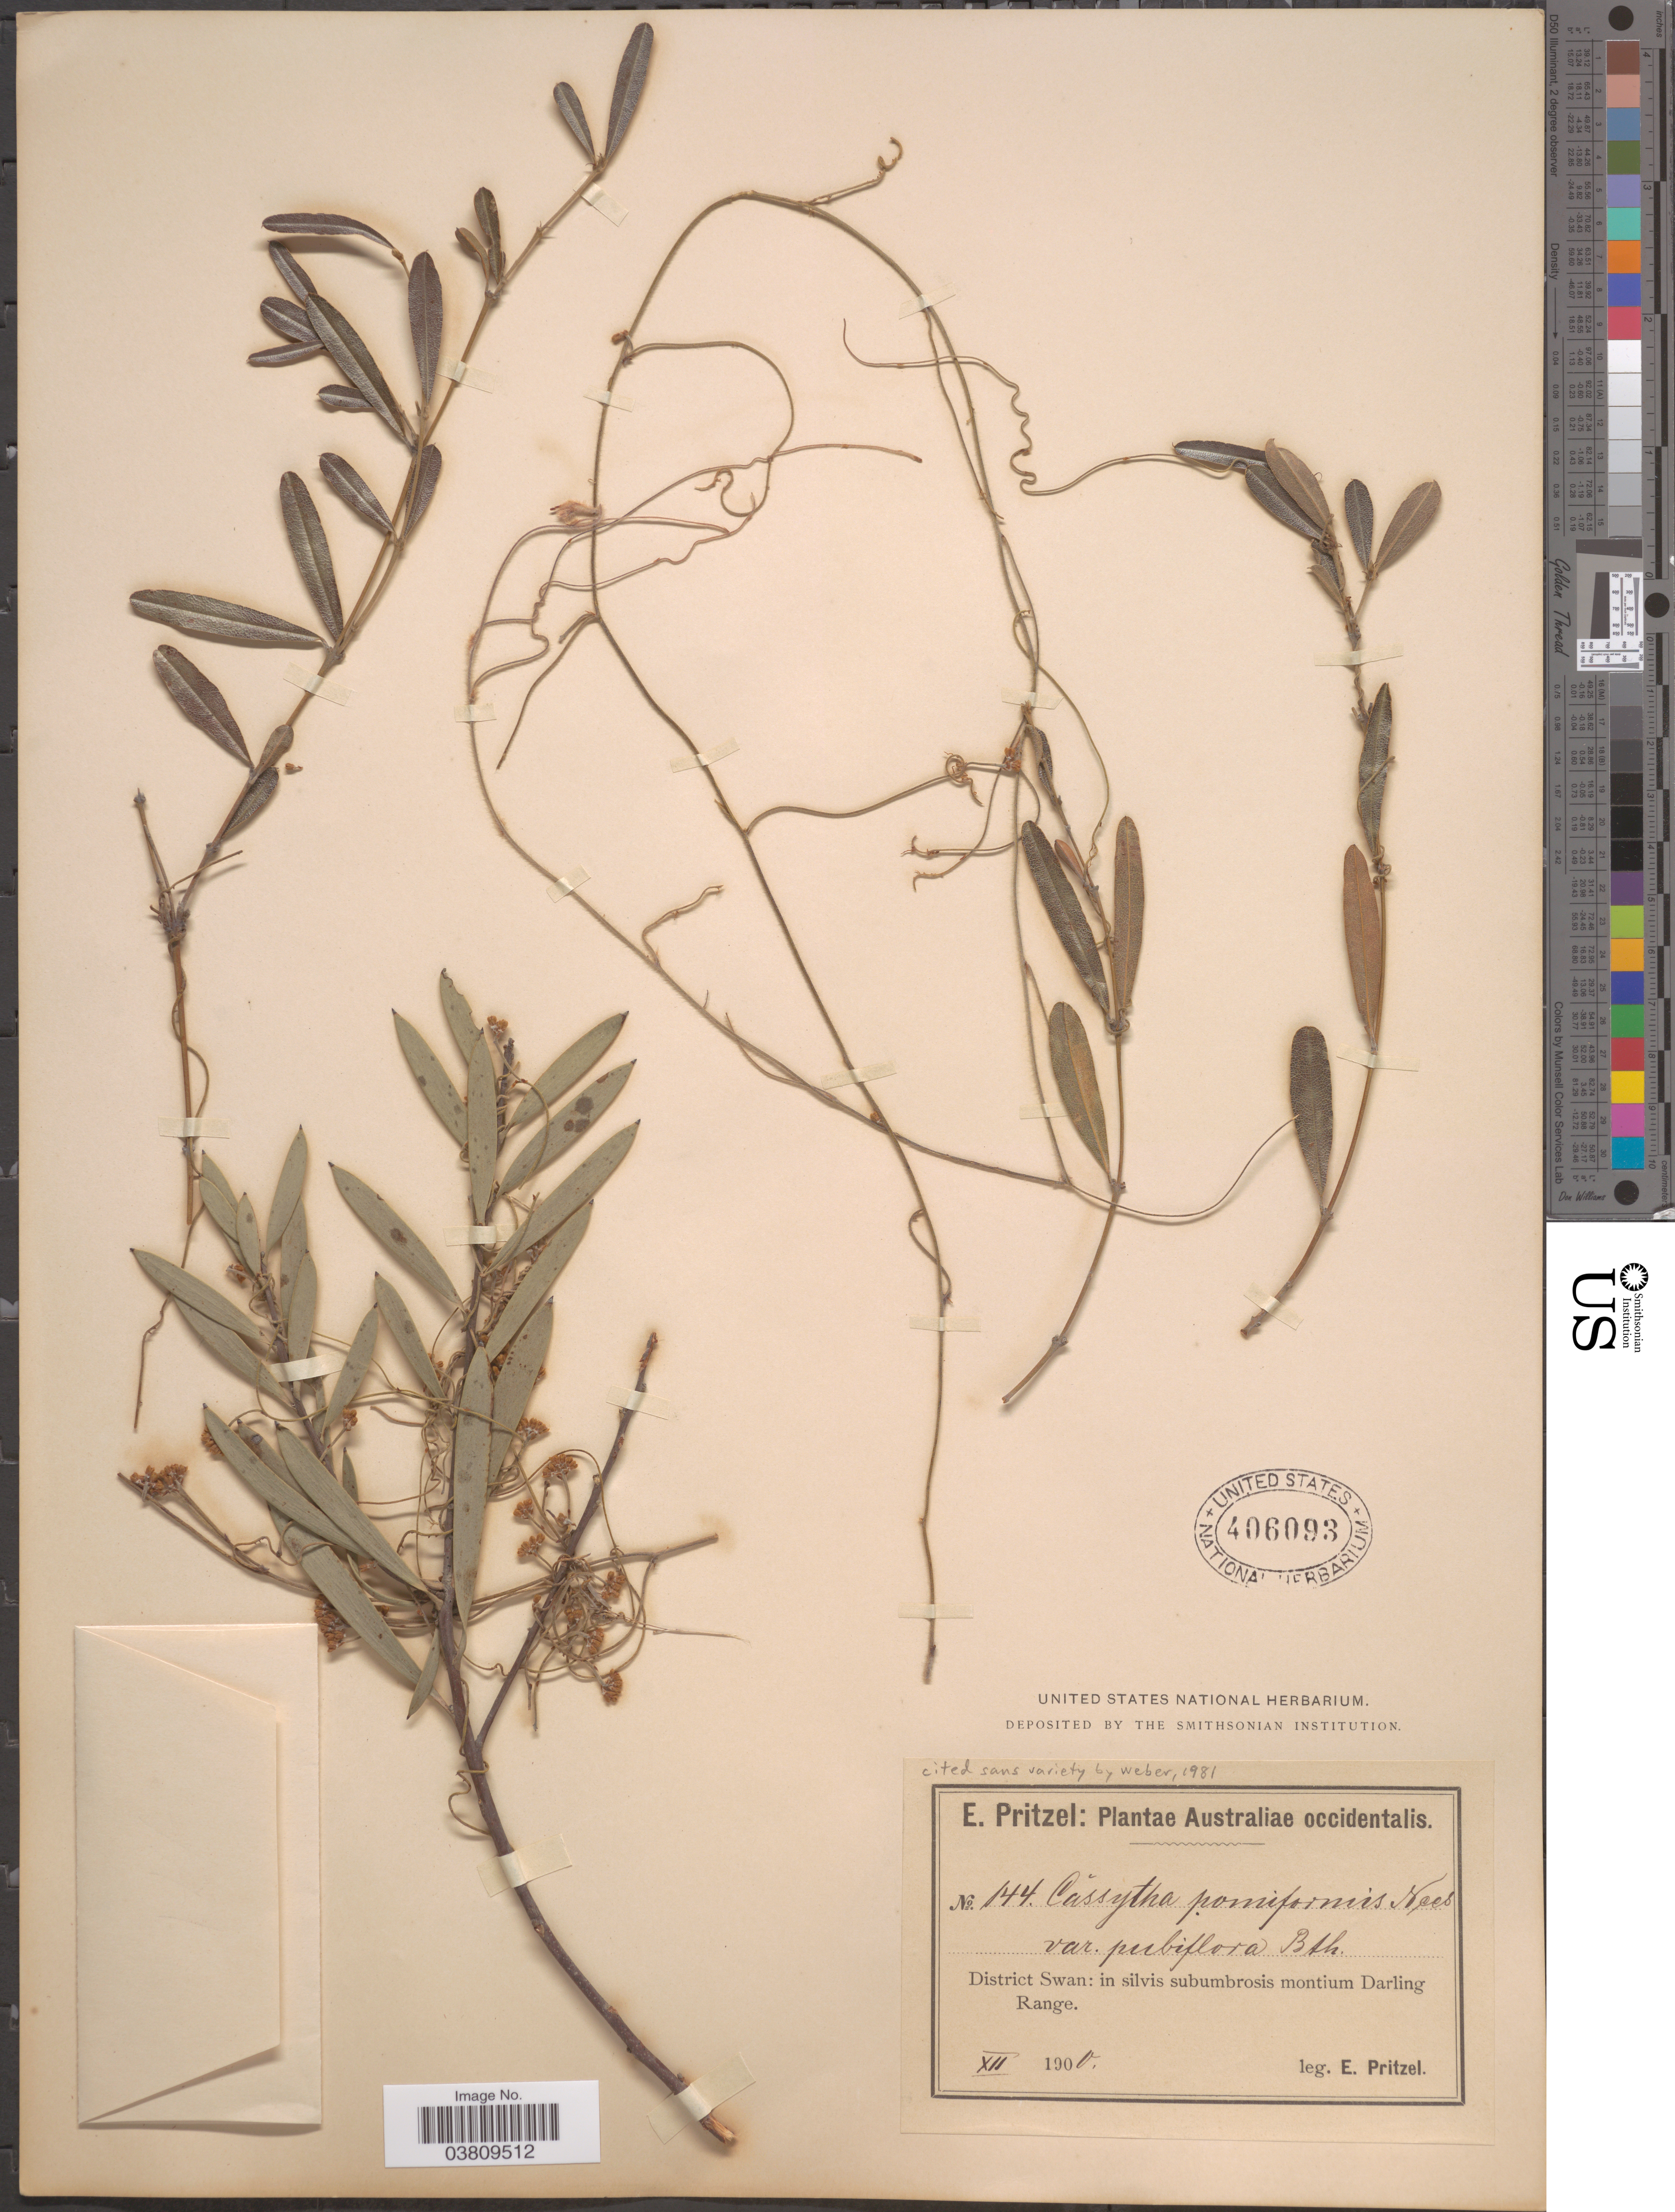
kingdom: Plantae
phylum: Tracheophyta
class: Magnoliopsida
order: Laurales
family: Lauraceae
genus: Cassytha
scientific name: Cassytha pomiformis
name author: Nees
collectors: E. G. Pritzel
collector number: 144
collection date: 1900-12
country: Australia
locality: Australiae occidentalis. District Swan: in silvis subumbrosis montium Darling Range.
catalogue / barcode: US 406093